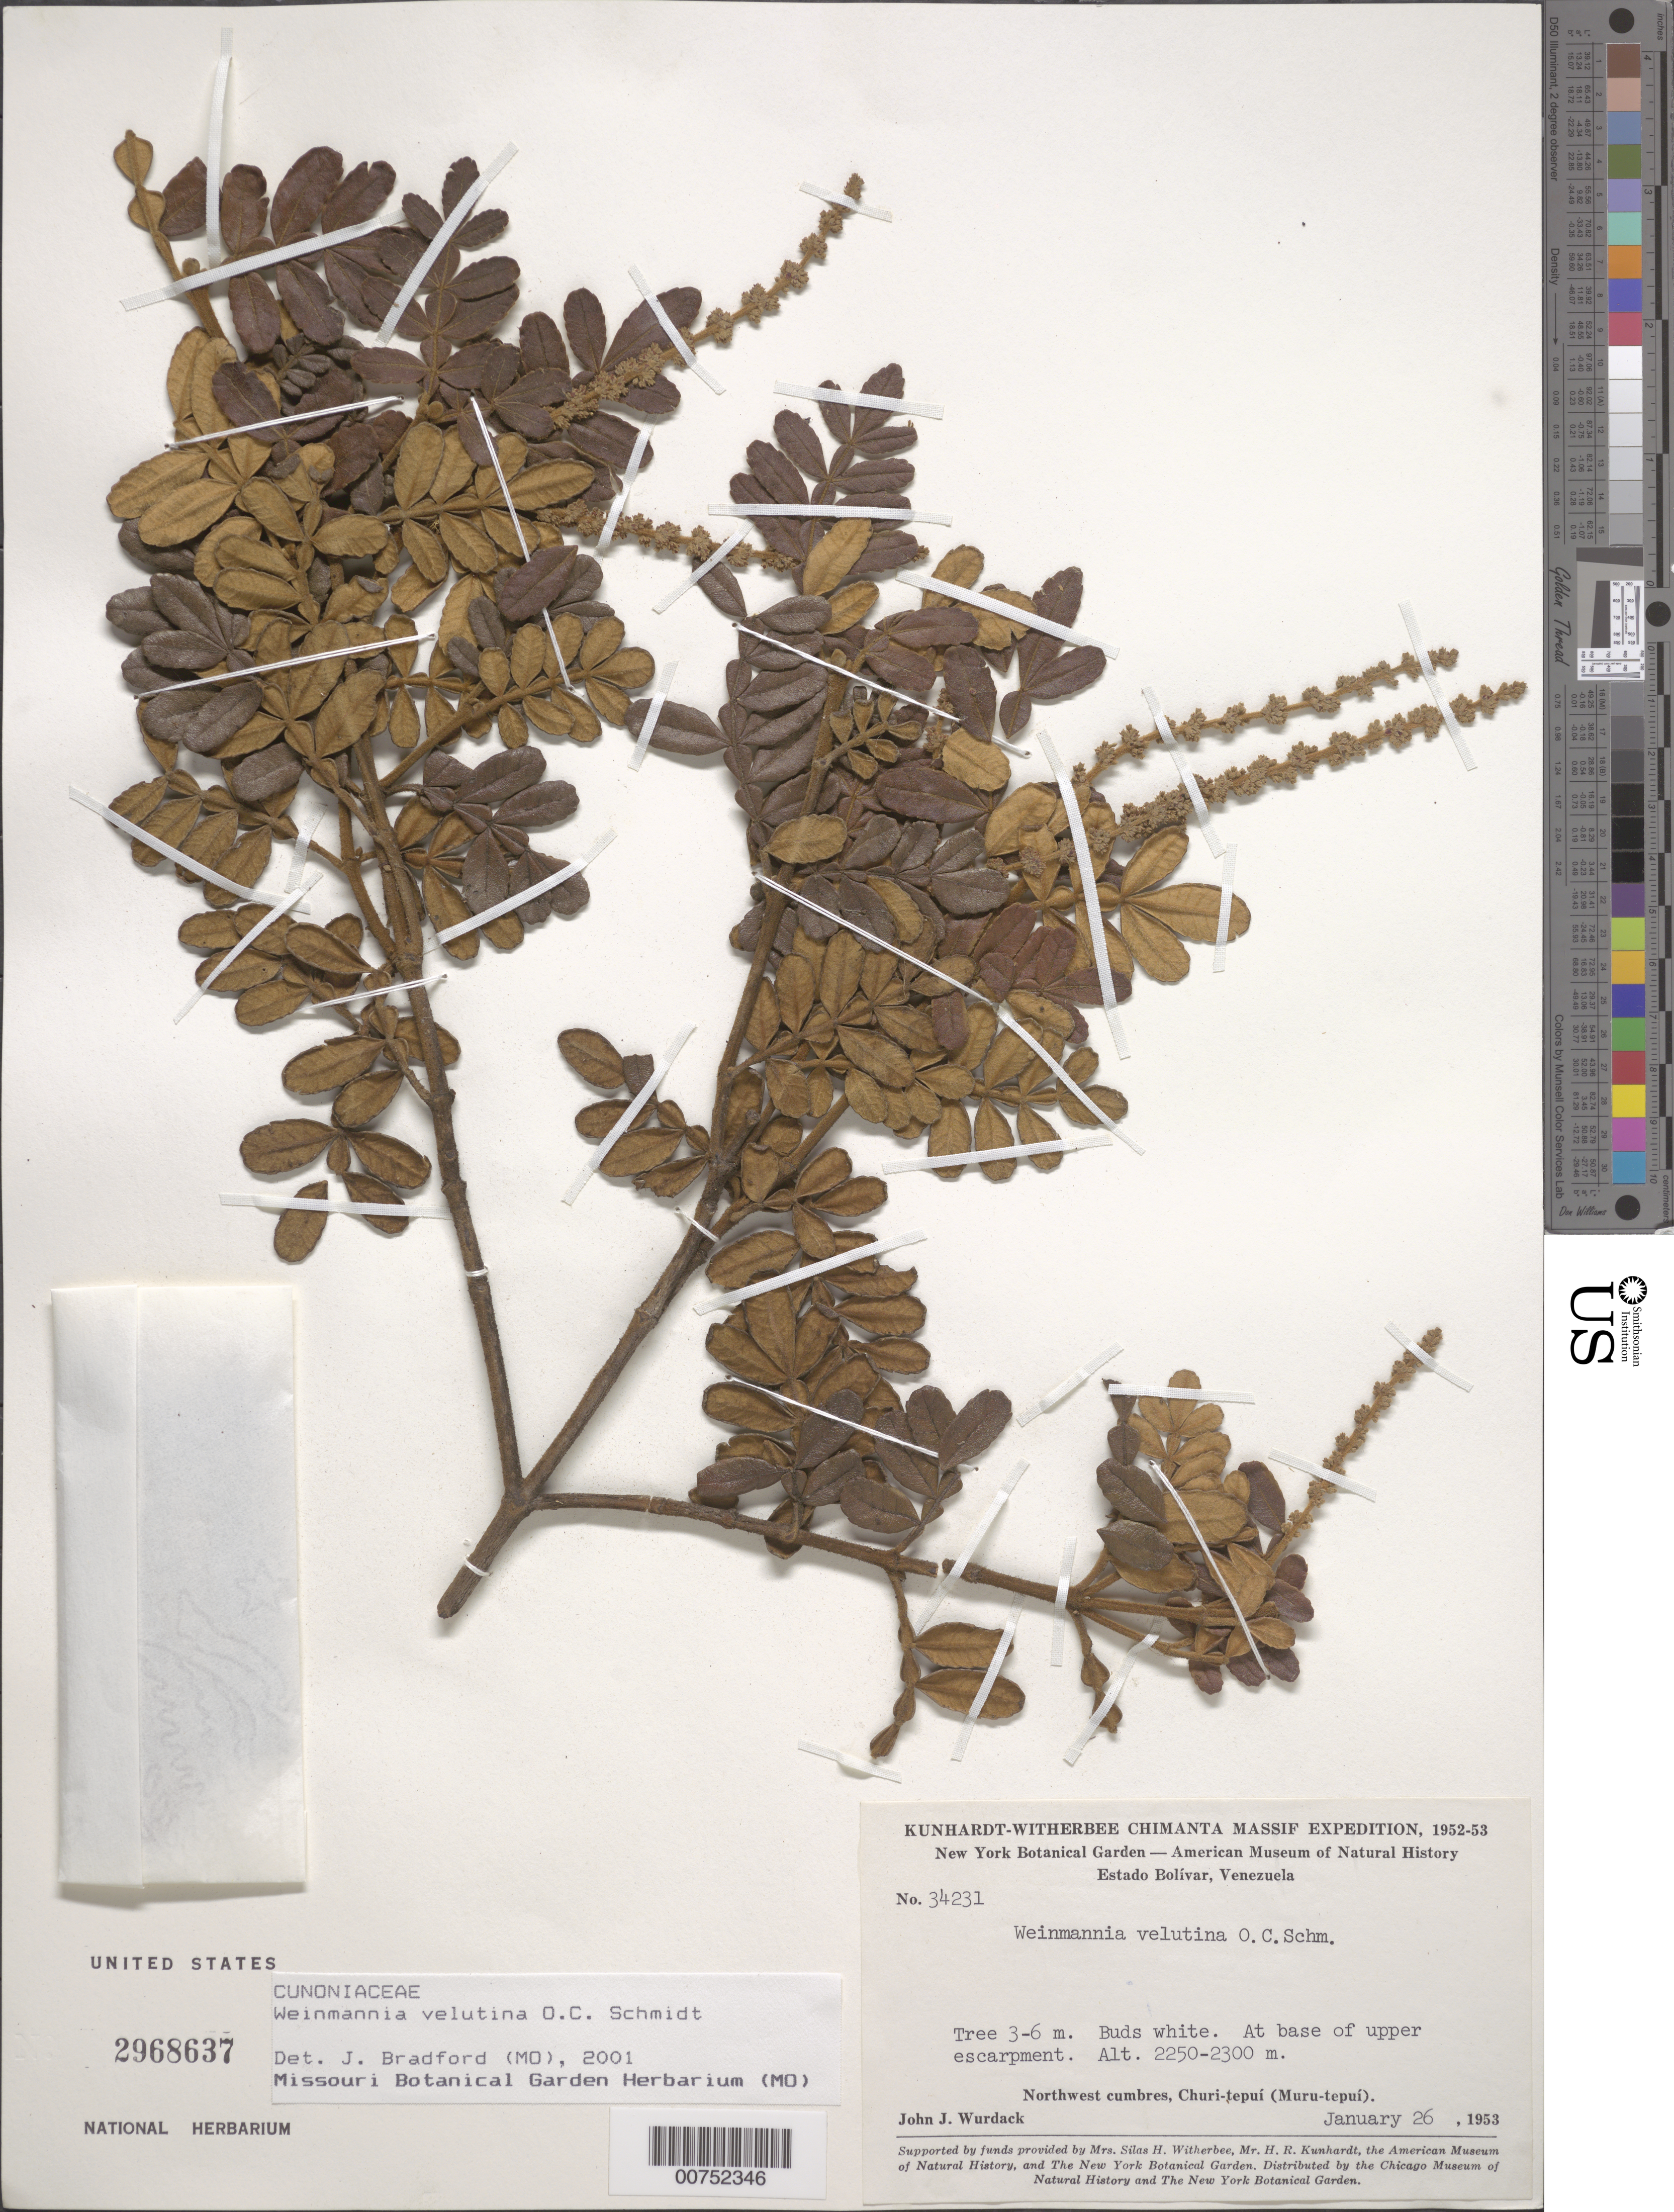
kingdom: Plantae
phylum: Tracheophyta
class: Magnoliopsida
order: Oxalidales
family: Cunoniaceae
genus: Weinmannia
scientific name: Weinmannia velutina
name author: O.C. Schmidt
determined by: Bradford, J. C.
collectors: J. J. Wurdack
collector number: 34231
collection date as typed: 26-Jan-53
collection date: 1953-01-26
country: Venezuela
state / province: Bolívar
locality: Churi-tepuí (Muru-tepuí)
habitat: Northwest cumbres; at base of upper escarpment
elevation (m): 2250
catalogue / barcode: US 2968637